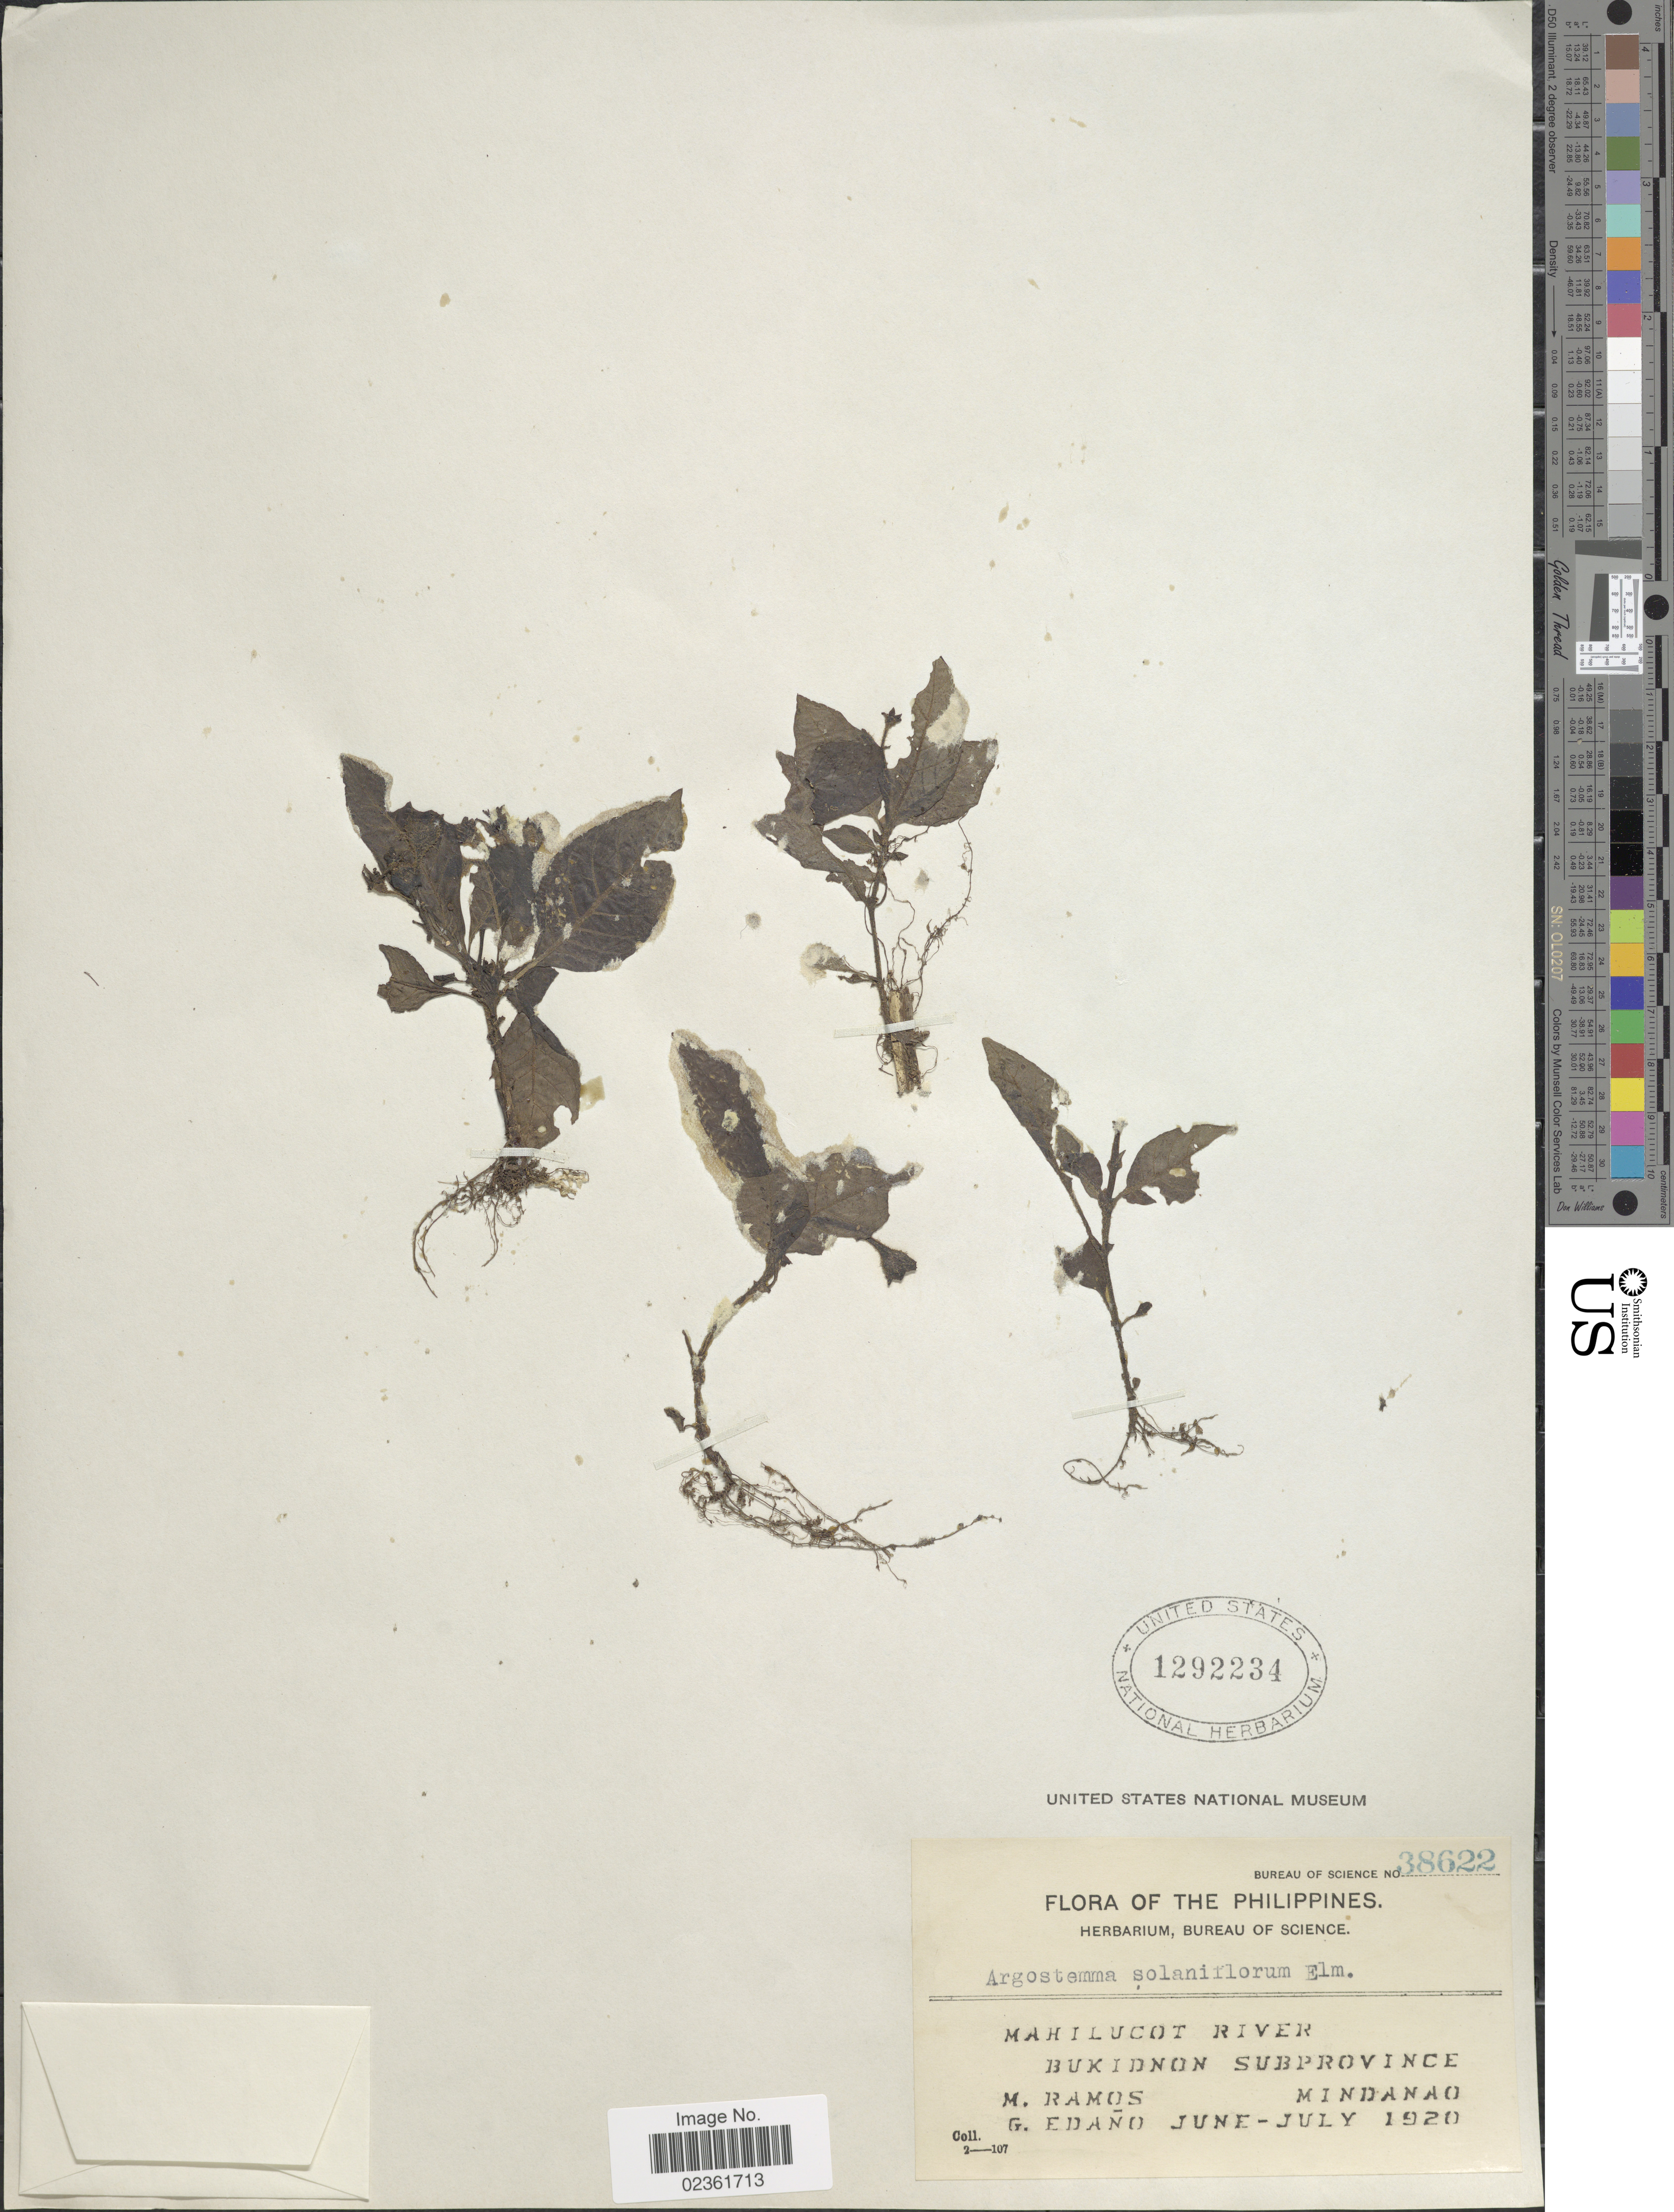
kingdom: Plantae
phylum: Tracheophyta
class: Magnoliopsida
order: Gentianales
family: Rubiaceae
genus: Argostemma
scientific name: Argostemma solaniflorum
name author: Elmer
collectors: M. Ramos & G. Edaño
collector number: Bureau of Science 38622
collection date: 1920-06/1920-07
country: Philippines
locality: Mahilucot River, Bukidnon Subprovince, Mindanao.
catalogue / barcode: US 1292234